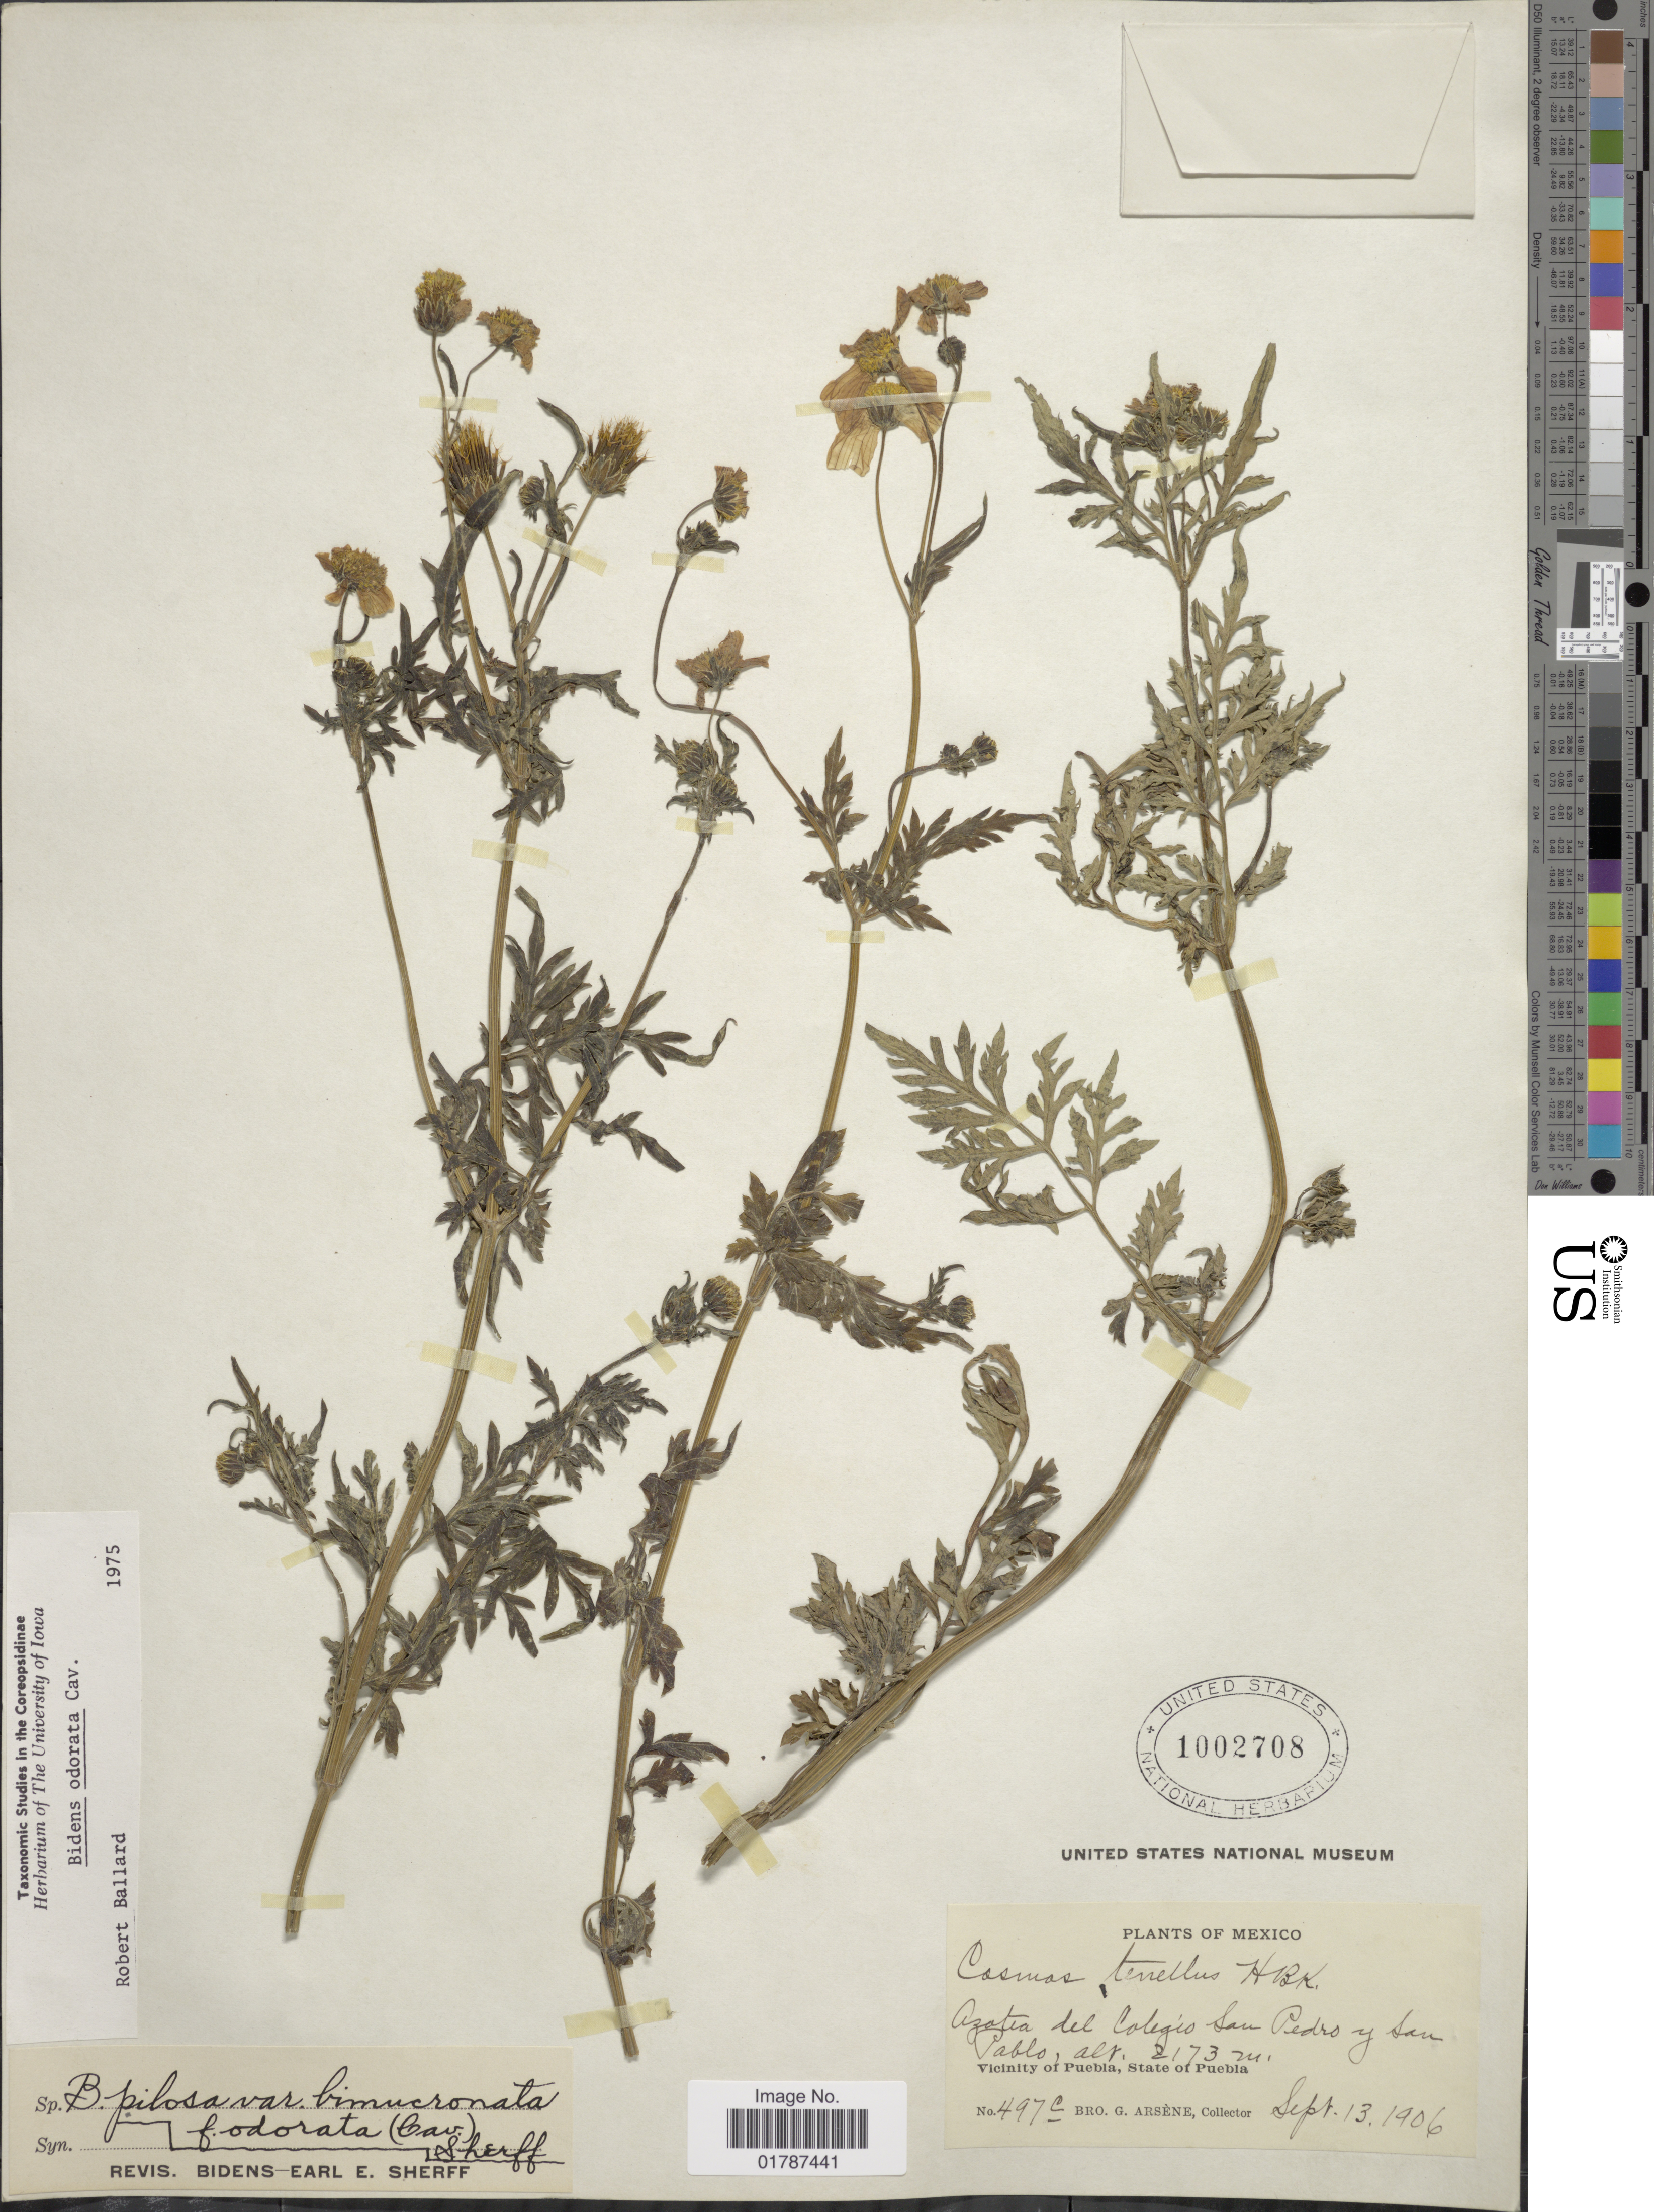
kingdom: Plantae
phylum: Tracheophyta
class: Magnoliopsida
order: Asterales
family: Asteraceae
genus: Bidens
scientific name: Bidens odorata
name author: Cav.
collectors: Bro. G. Arsène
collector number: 497c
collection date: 1906-09-13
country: Mexico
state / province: Puebla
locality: Azotea del Colegio San Pedro y San Pablo, Vicinity of Puebla, State of Puebla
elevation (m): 2173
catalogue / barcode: US 1002708